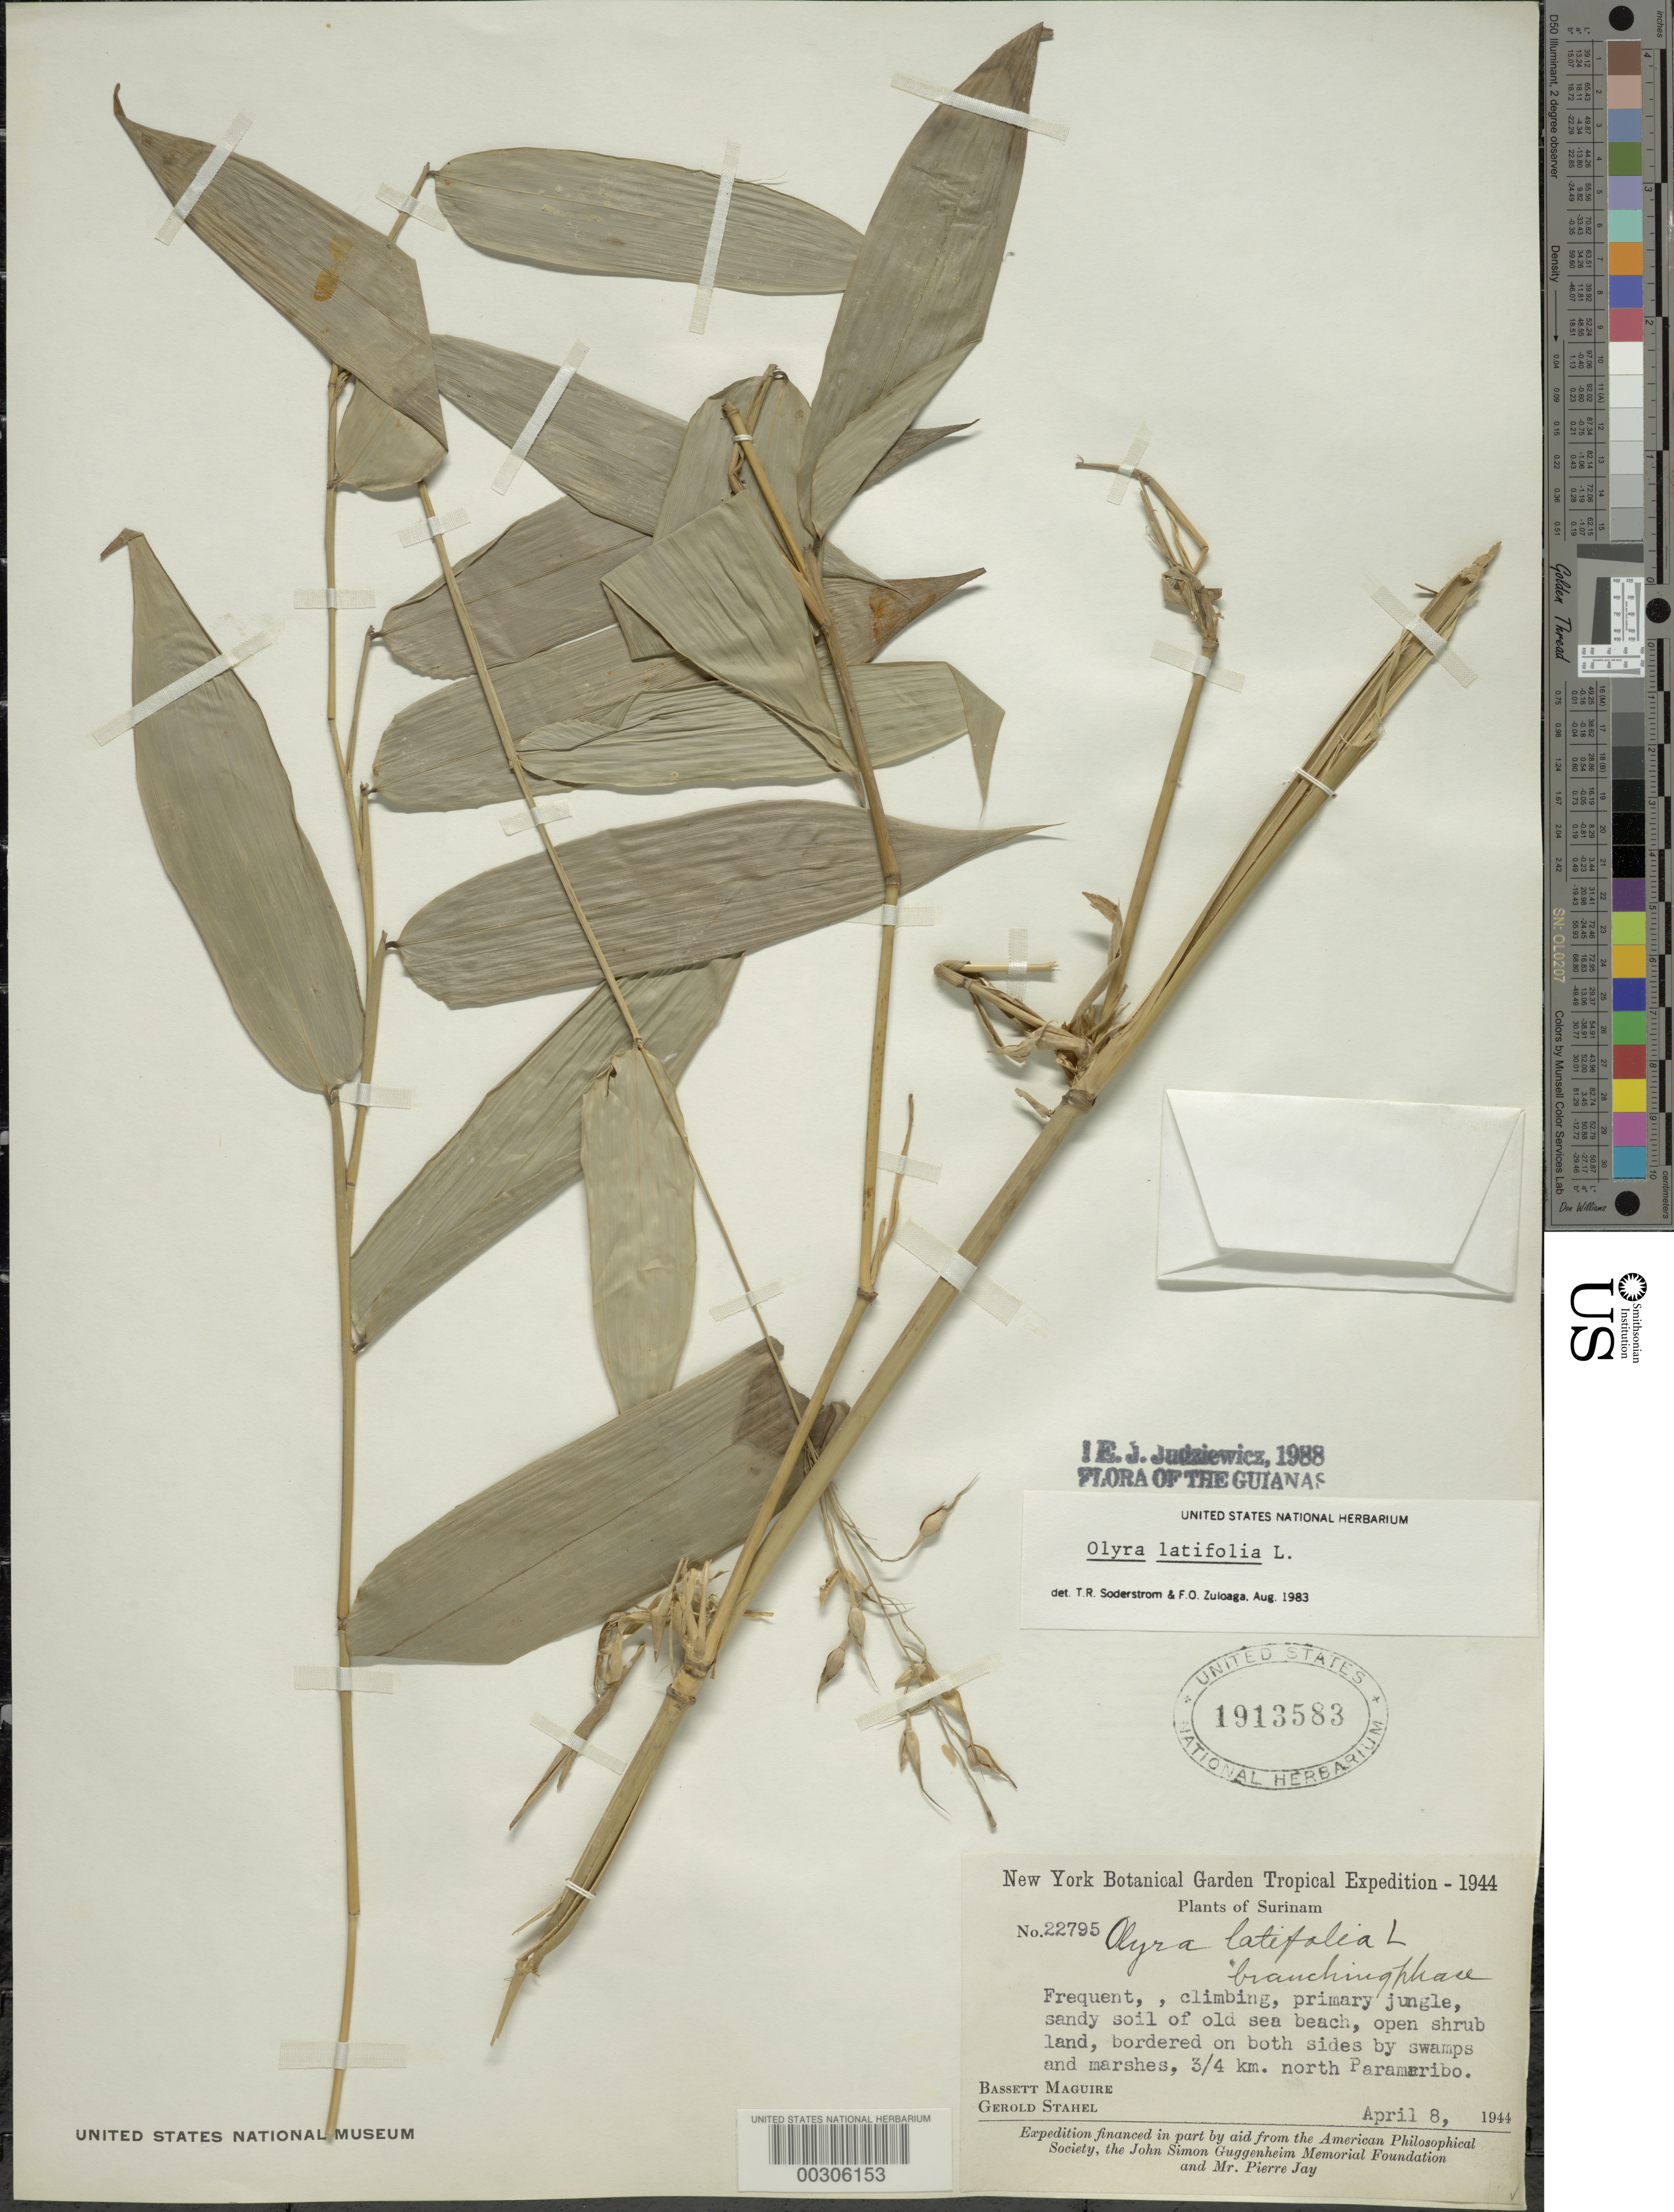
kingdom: Plantae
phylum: Tracheophyta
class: Liliopsida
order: Poales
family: Poaceae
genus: Olyra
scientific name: Olyra latifolia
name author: L.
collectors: B. Maguire & G. Stahel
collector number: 22795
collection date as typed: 08 Apr 1944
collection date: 1944-04-08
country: Suriname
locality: Paramaribo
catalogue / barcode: US 1913583